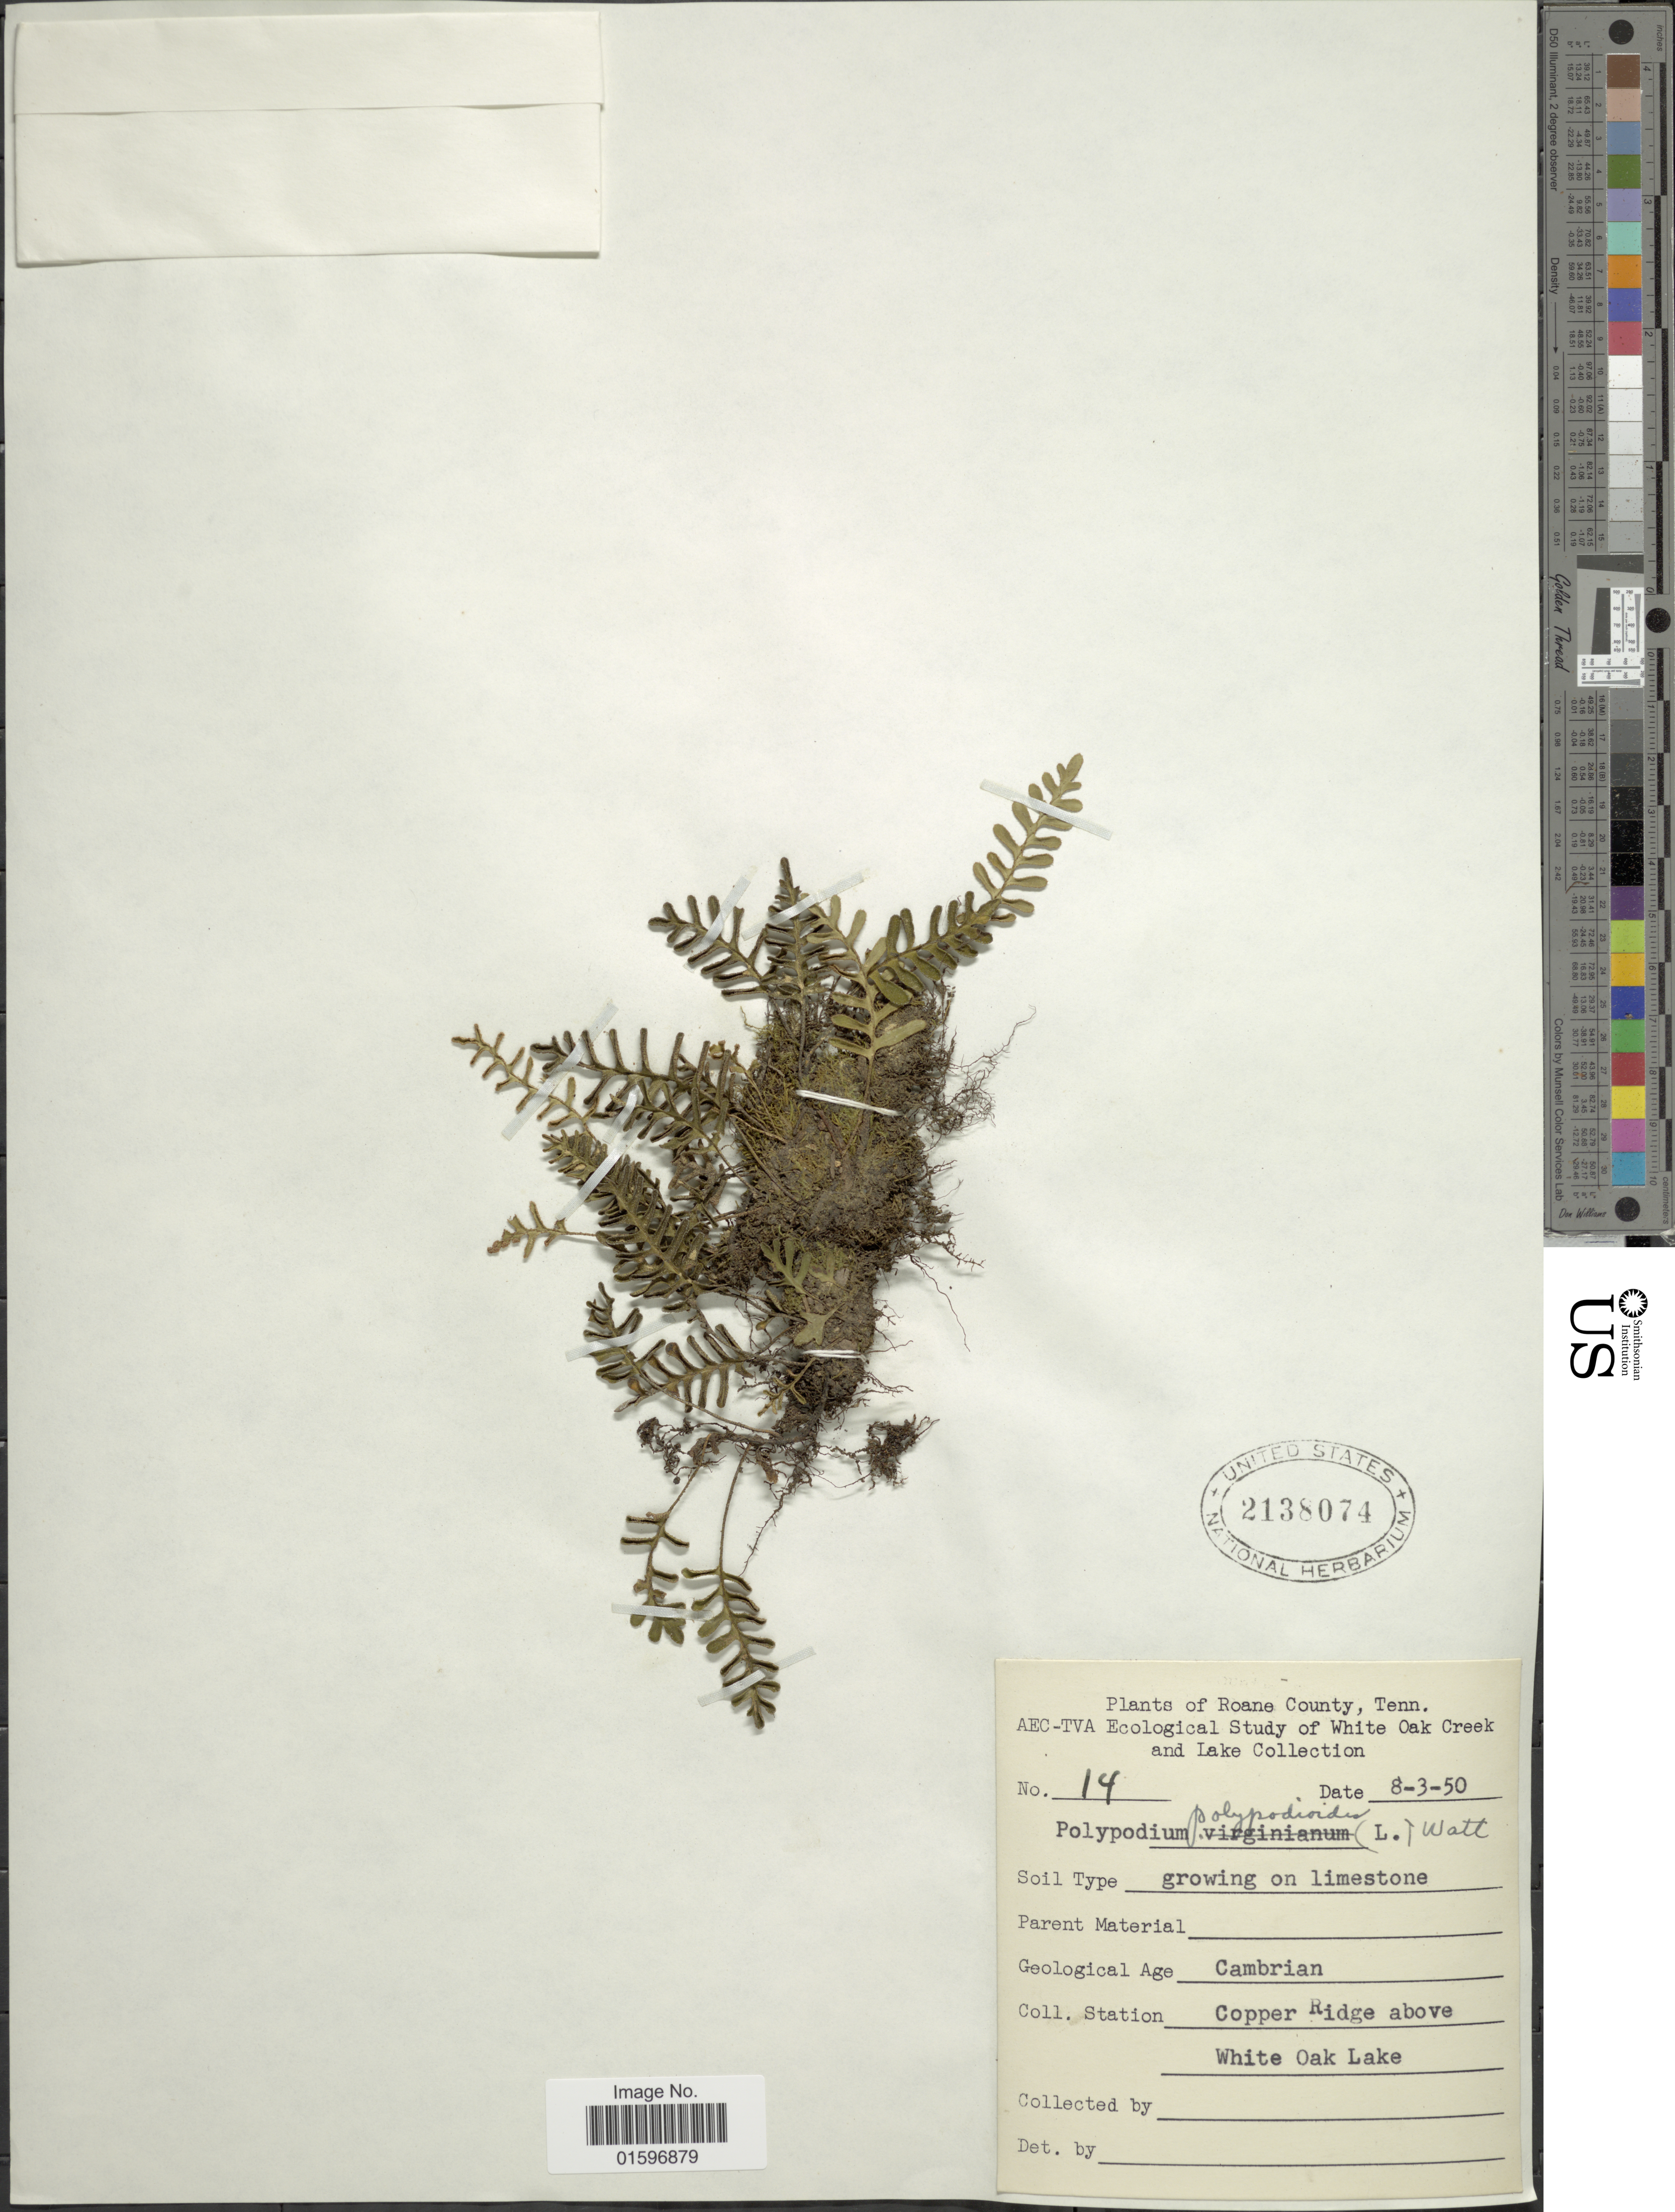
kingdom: Plantae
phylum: Tracheophyta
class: Polypodiopsida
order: Polypodiales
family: Polypodiaceae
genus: Pleopeltis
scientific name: Pleopeltis polypodioides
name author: (L.) E.G. Andrews & Windham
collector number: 14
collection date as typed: Transcribed d/m/y: 3/8/50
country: United States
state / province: Tennessee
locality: Roane County. AEC-TVA Ecological Study of White Oak Creek and Lake Collection. Copper Ridge above White Oak Lake.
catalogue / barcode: US 2138074